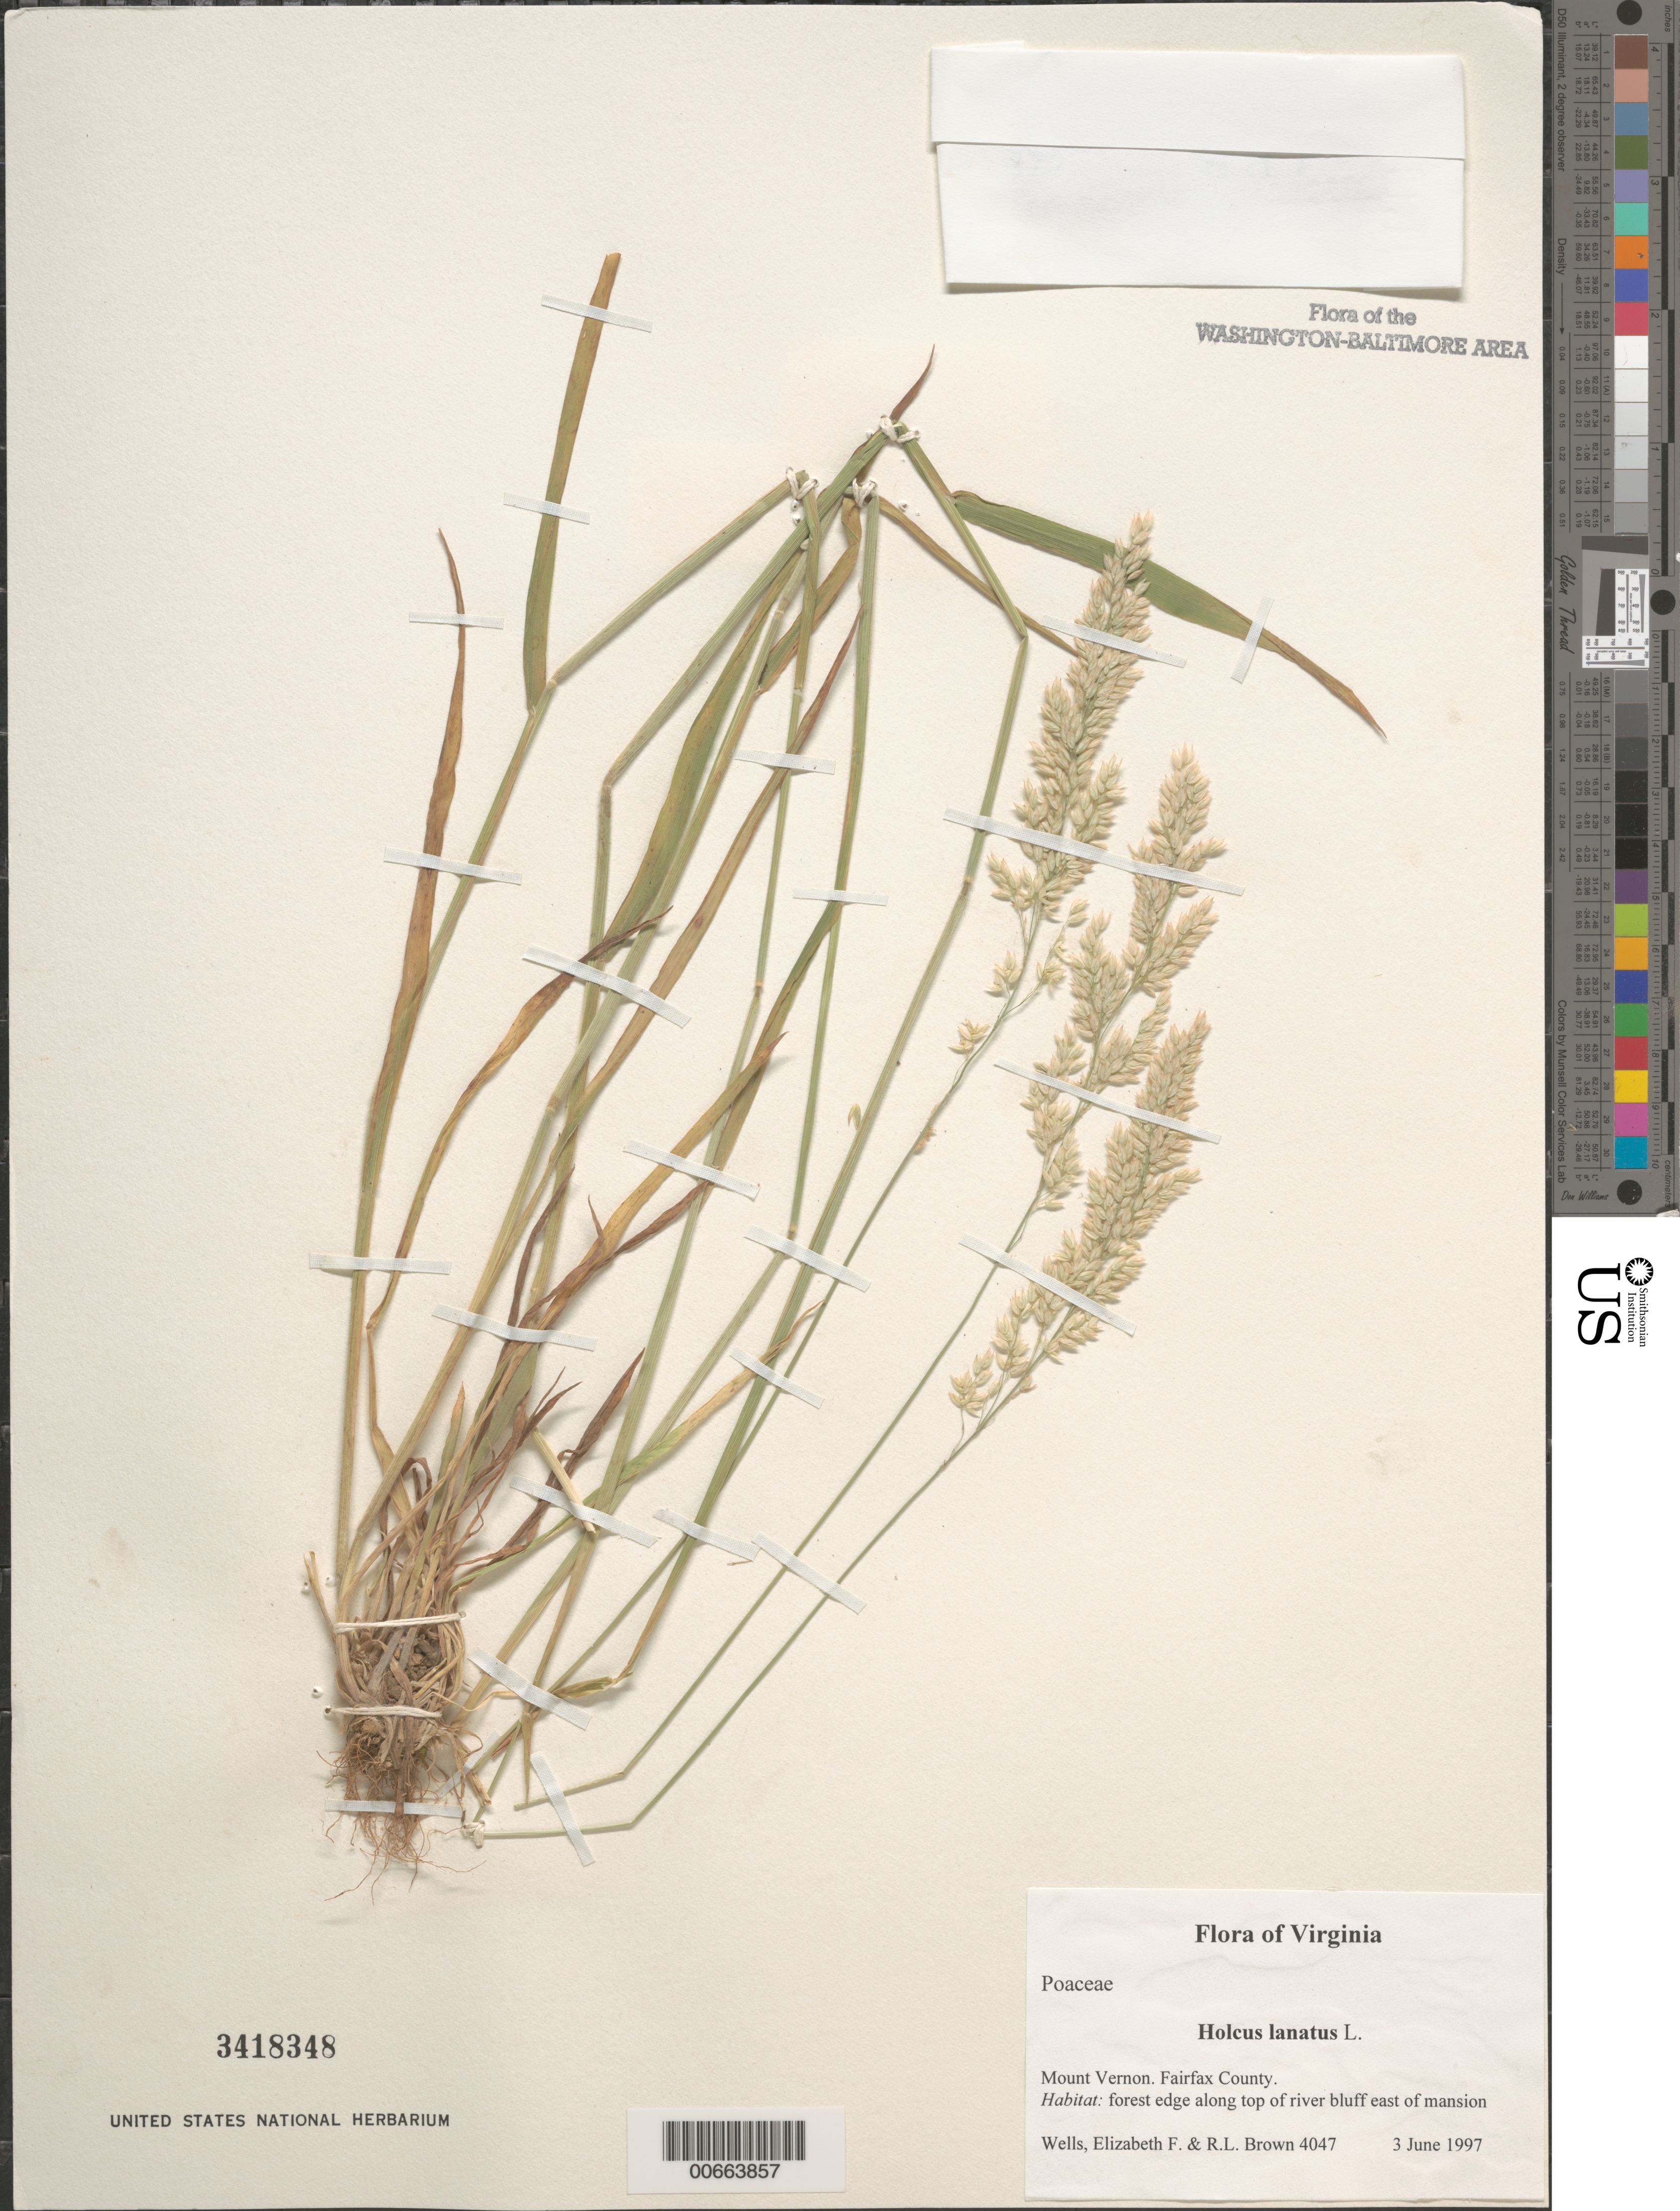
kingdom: Plantae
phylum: Tracheophyta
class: Magnoliopsida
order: Gentianales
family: Apocynaceae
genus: Vinca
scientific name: Vinca major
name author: L.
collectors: E. F. Wells & R. L. Brown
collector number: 4046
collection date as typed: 03 Jun 1997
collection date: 1997-06-03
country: United States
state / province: Virginia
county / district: Fairfax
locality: Mount Vernon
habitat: forested river bluff near wharf southeast of mansion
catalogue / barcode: US 3418348